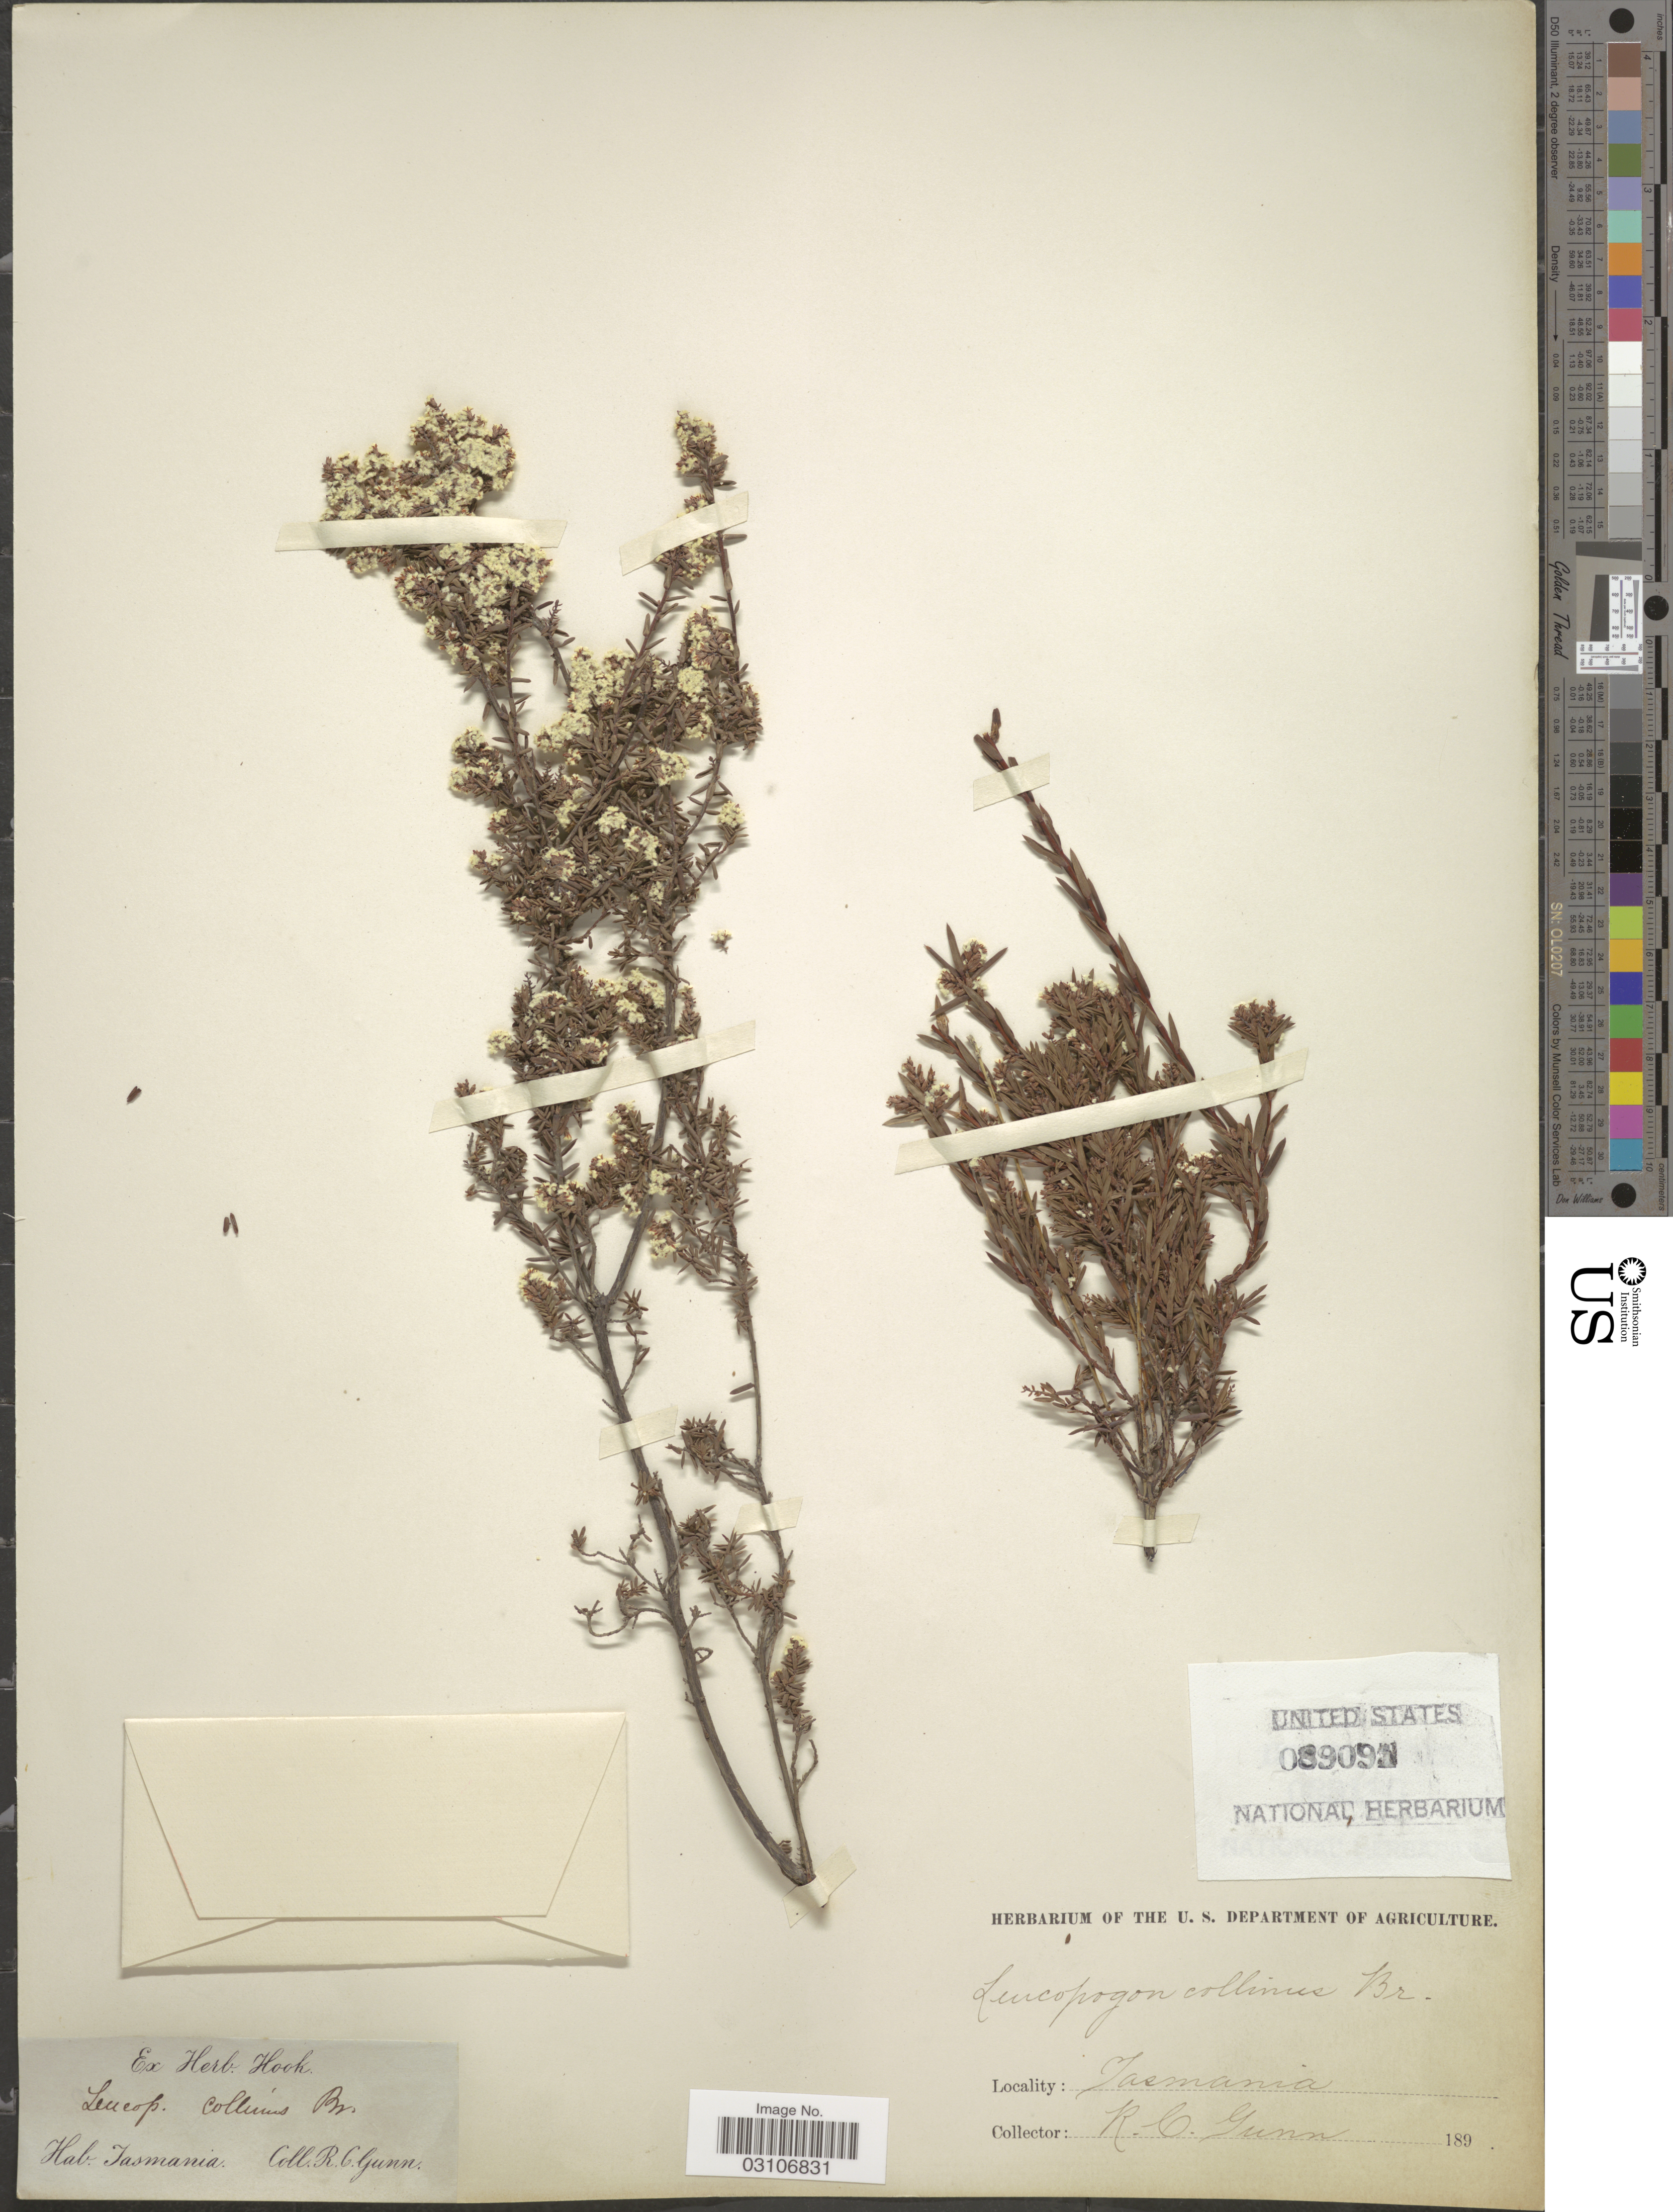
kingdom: Plantae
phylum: Tracheophyta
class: Magnoliopsida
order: Ericales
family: Ericaceae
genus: Leucopogon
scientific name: Leucopogon collinus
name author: R. Br.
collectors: R. Gunn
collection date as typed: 189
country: Australia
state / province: Tasmania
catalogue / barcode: US 89091